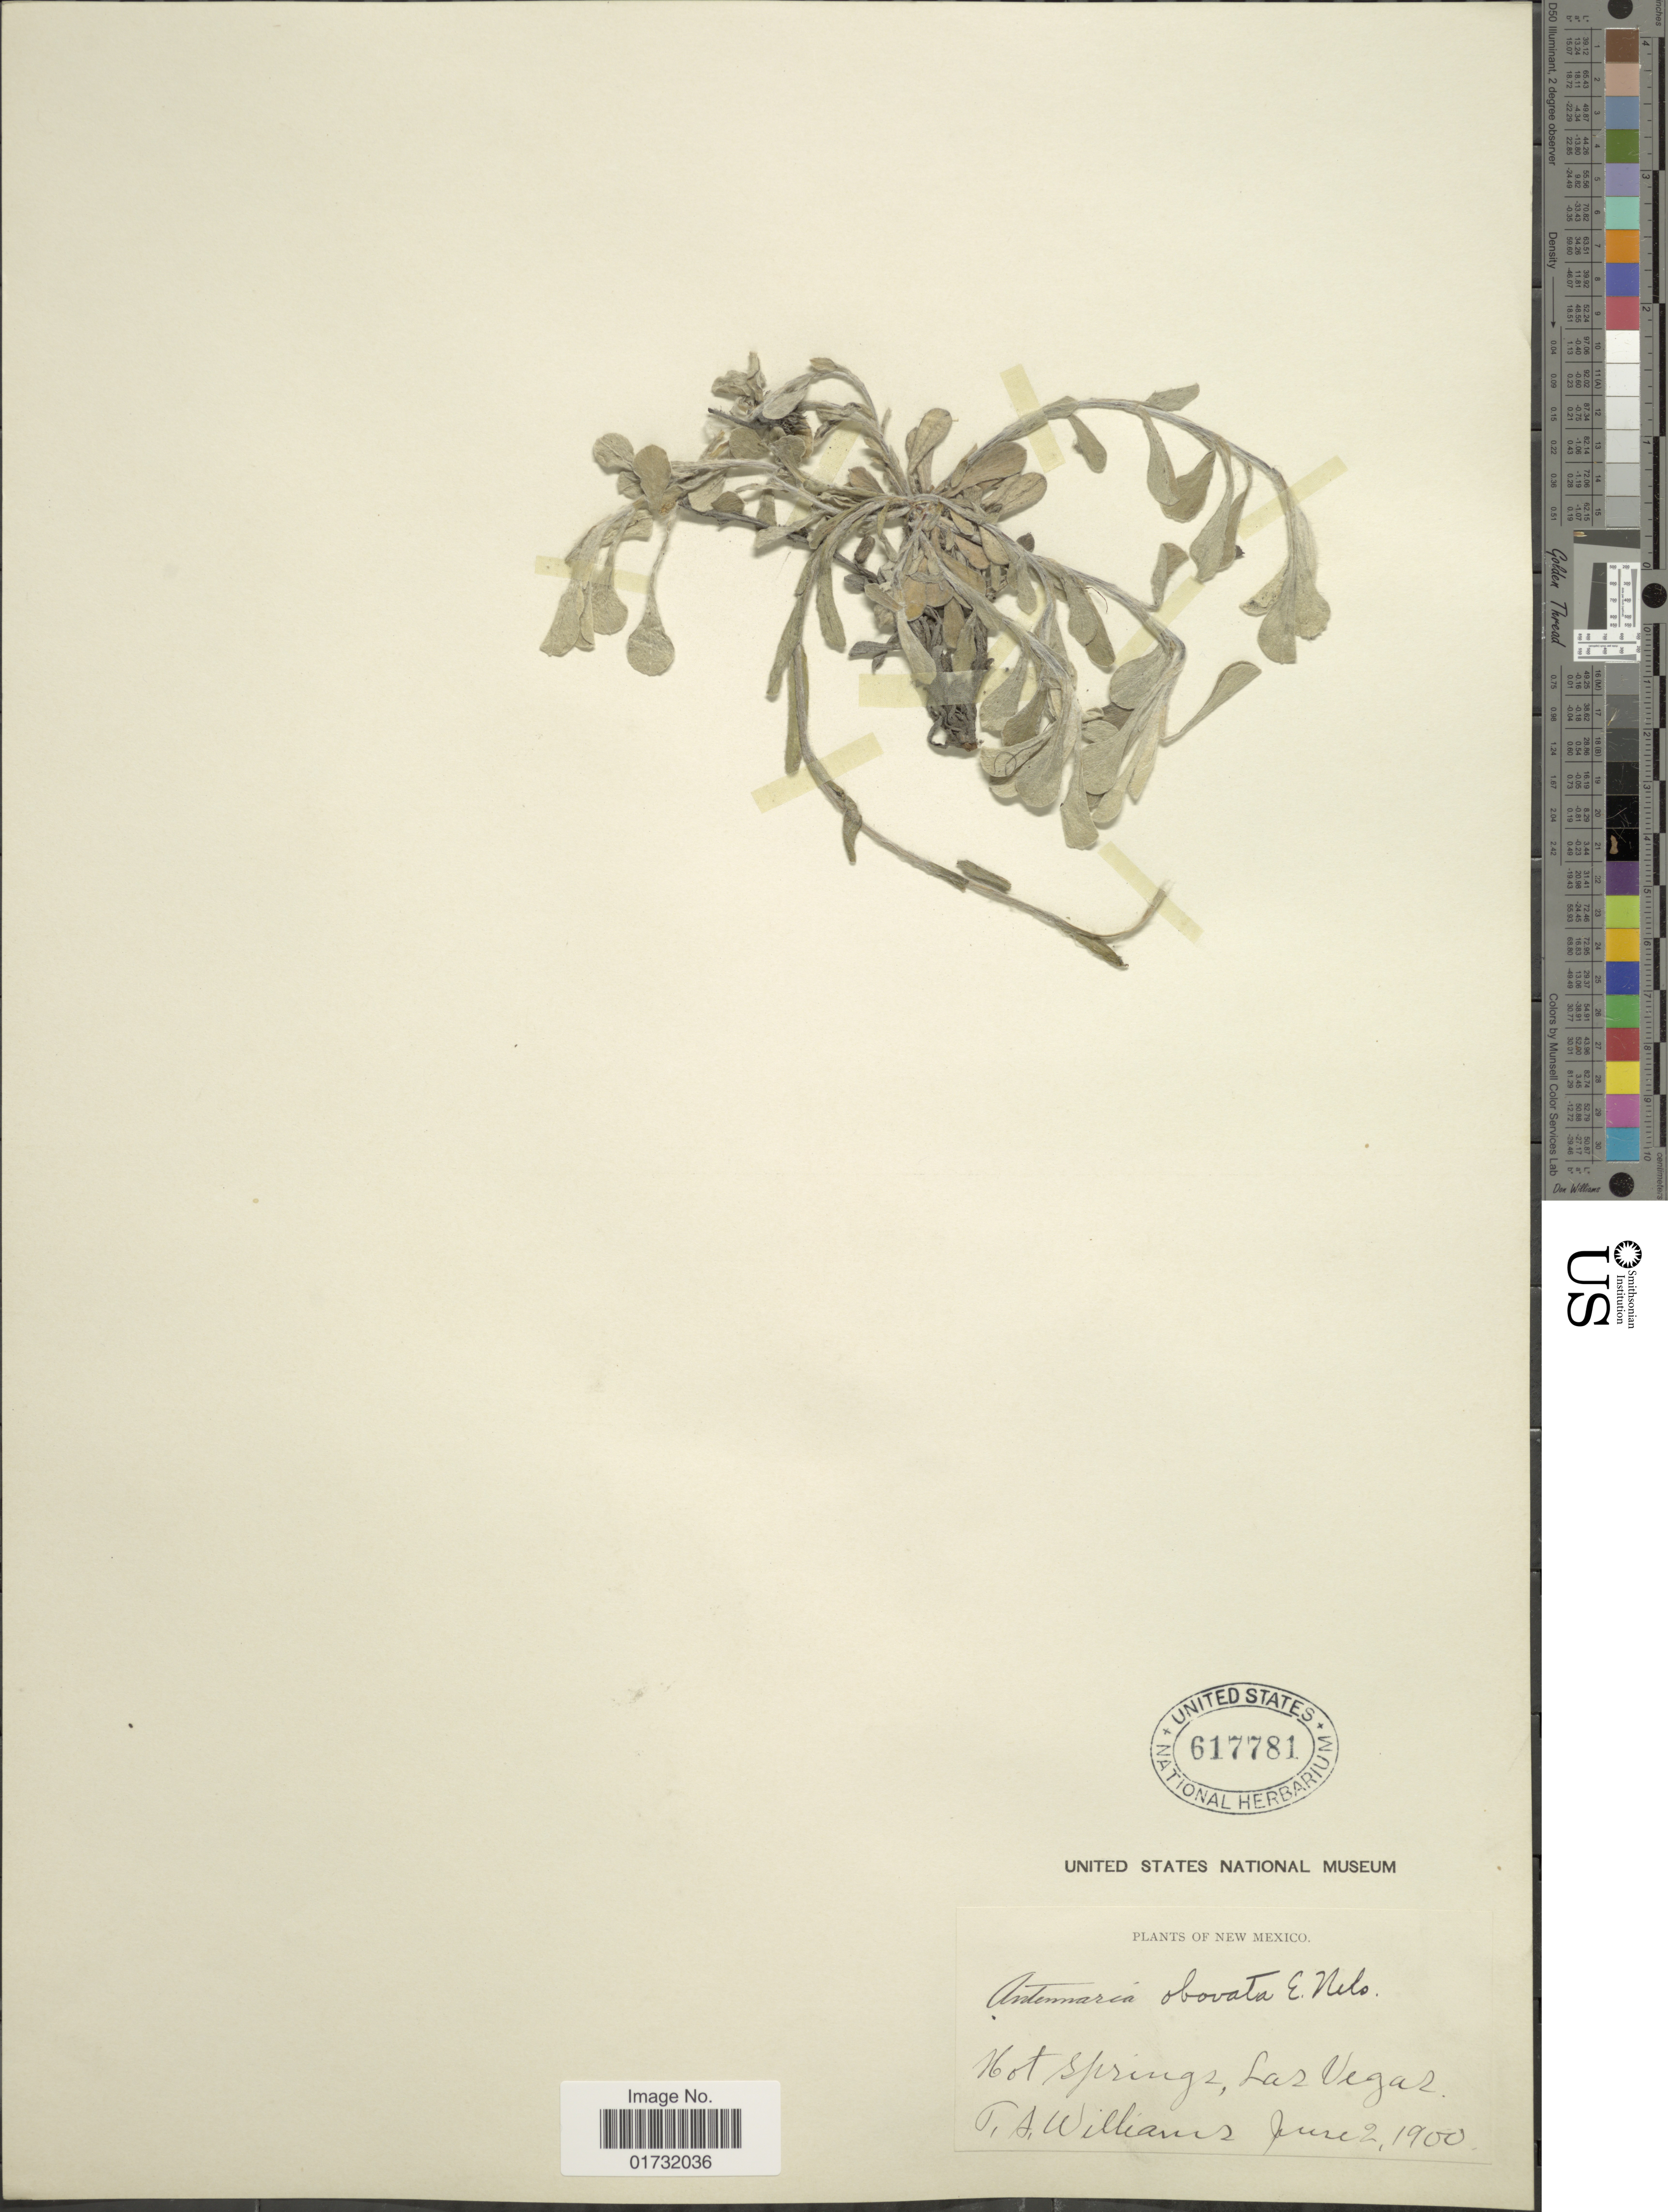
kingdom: Plantae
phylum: Tracheophyta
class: Magnoliopsida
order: Asterales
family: Asteraceae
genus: Antennaria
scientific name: Antennaria obovata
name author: E.E. Nelson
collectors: T. A. Williams (herbarium)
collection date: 1900-06-02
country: United States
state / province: New Mexico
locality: Hot Springs, Las Vegas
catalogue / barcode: US 617781